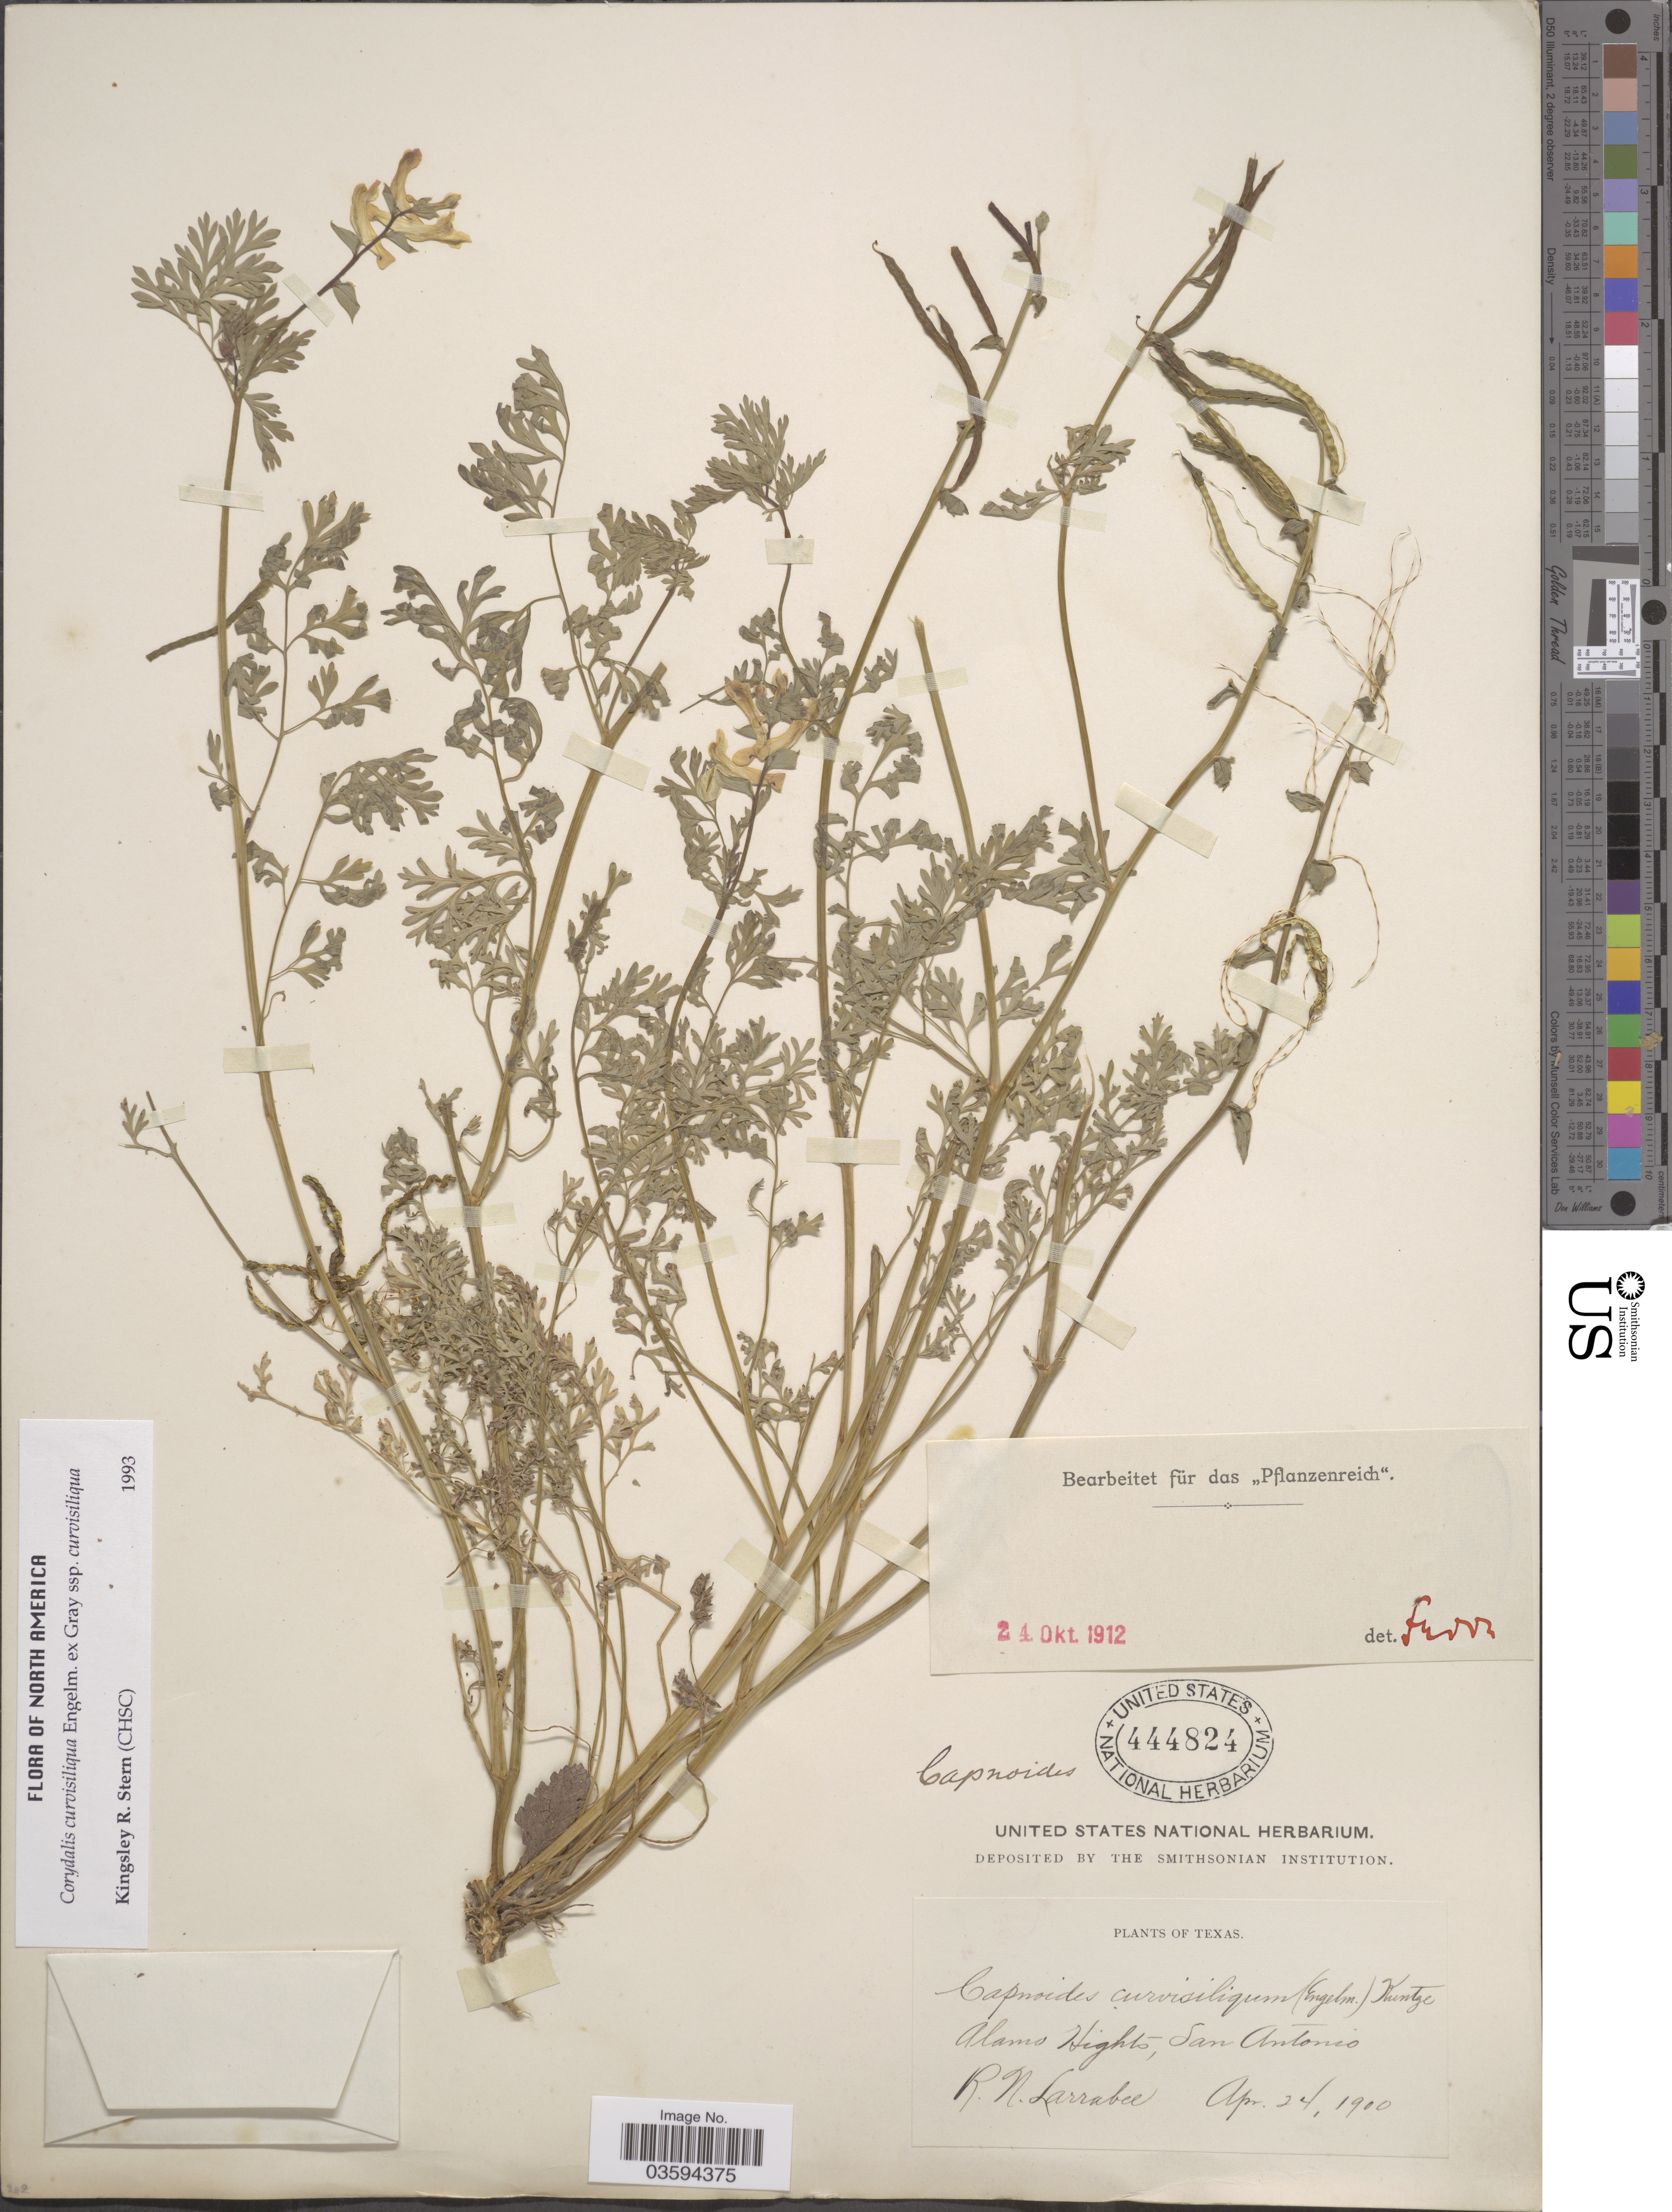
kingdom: Plantae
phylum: Tracheophyta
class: Magnoliopsida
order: Ranunculales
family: Papaveraceae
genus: Corydalis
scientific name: Corydalis curvisiliqua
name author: (A. Gray) Engelm. ex A. Gray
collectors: R. Larrabee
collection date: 1900-04-24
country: United States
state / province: Texas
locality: Alamo Hights, San Antonio.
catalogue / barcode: US 444824